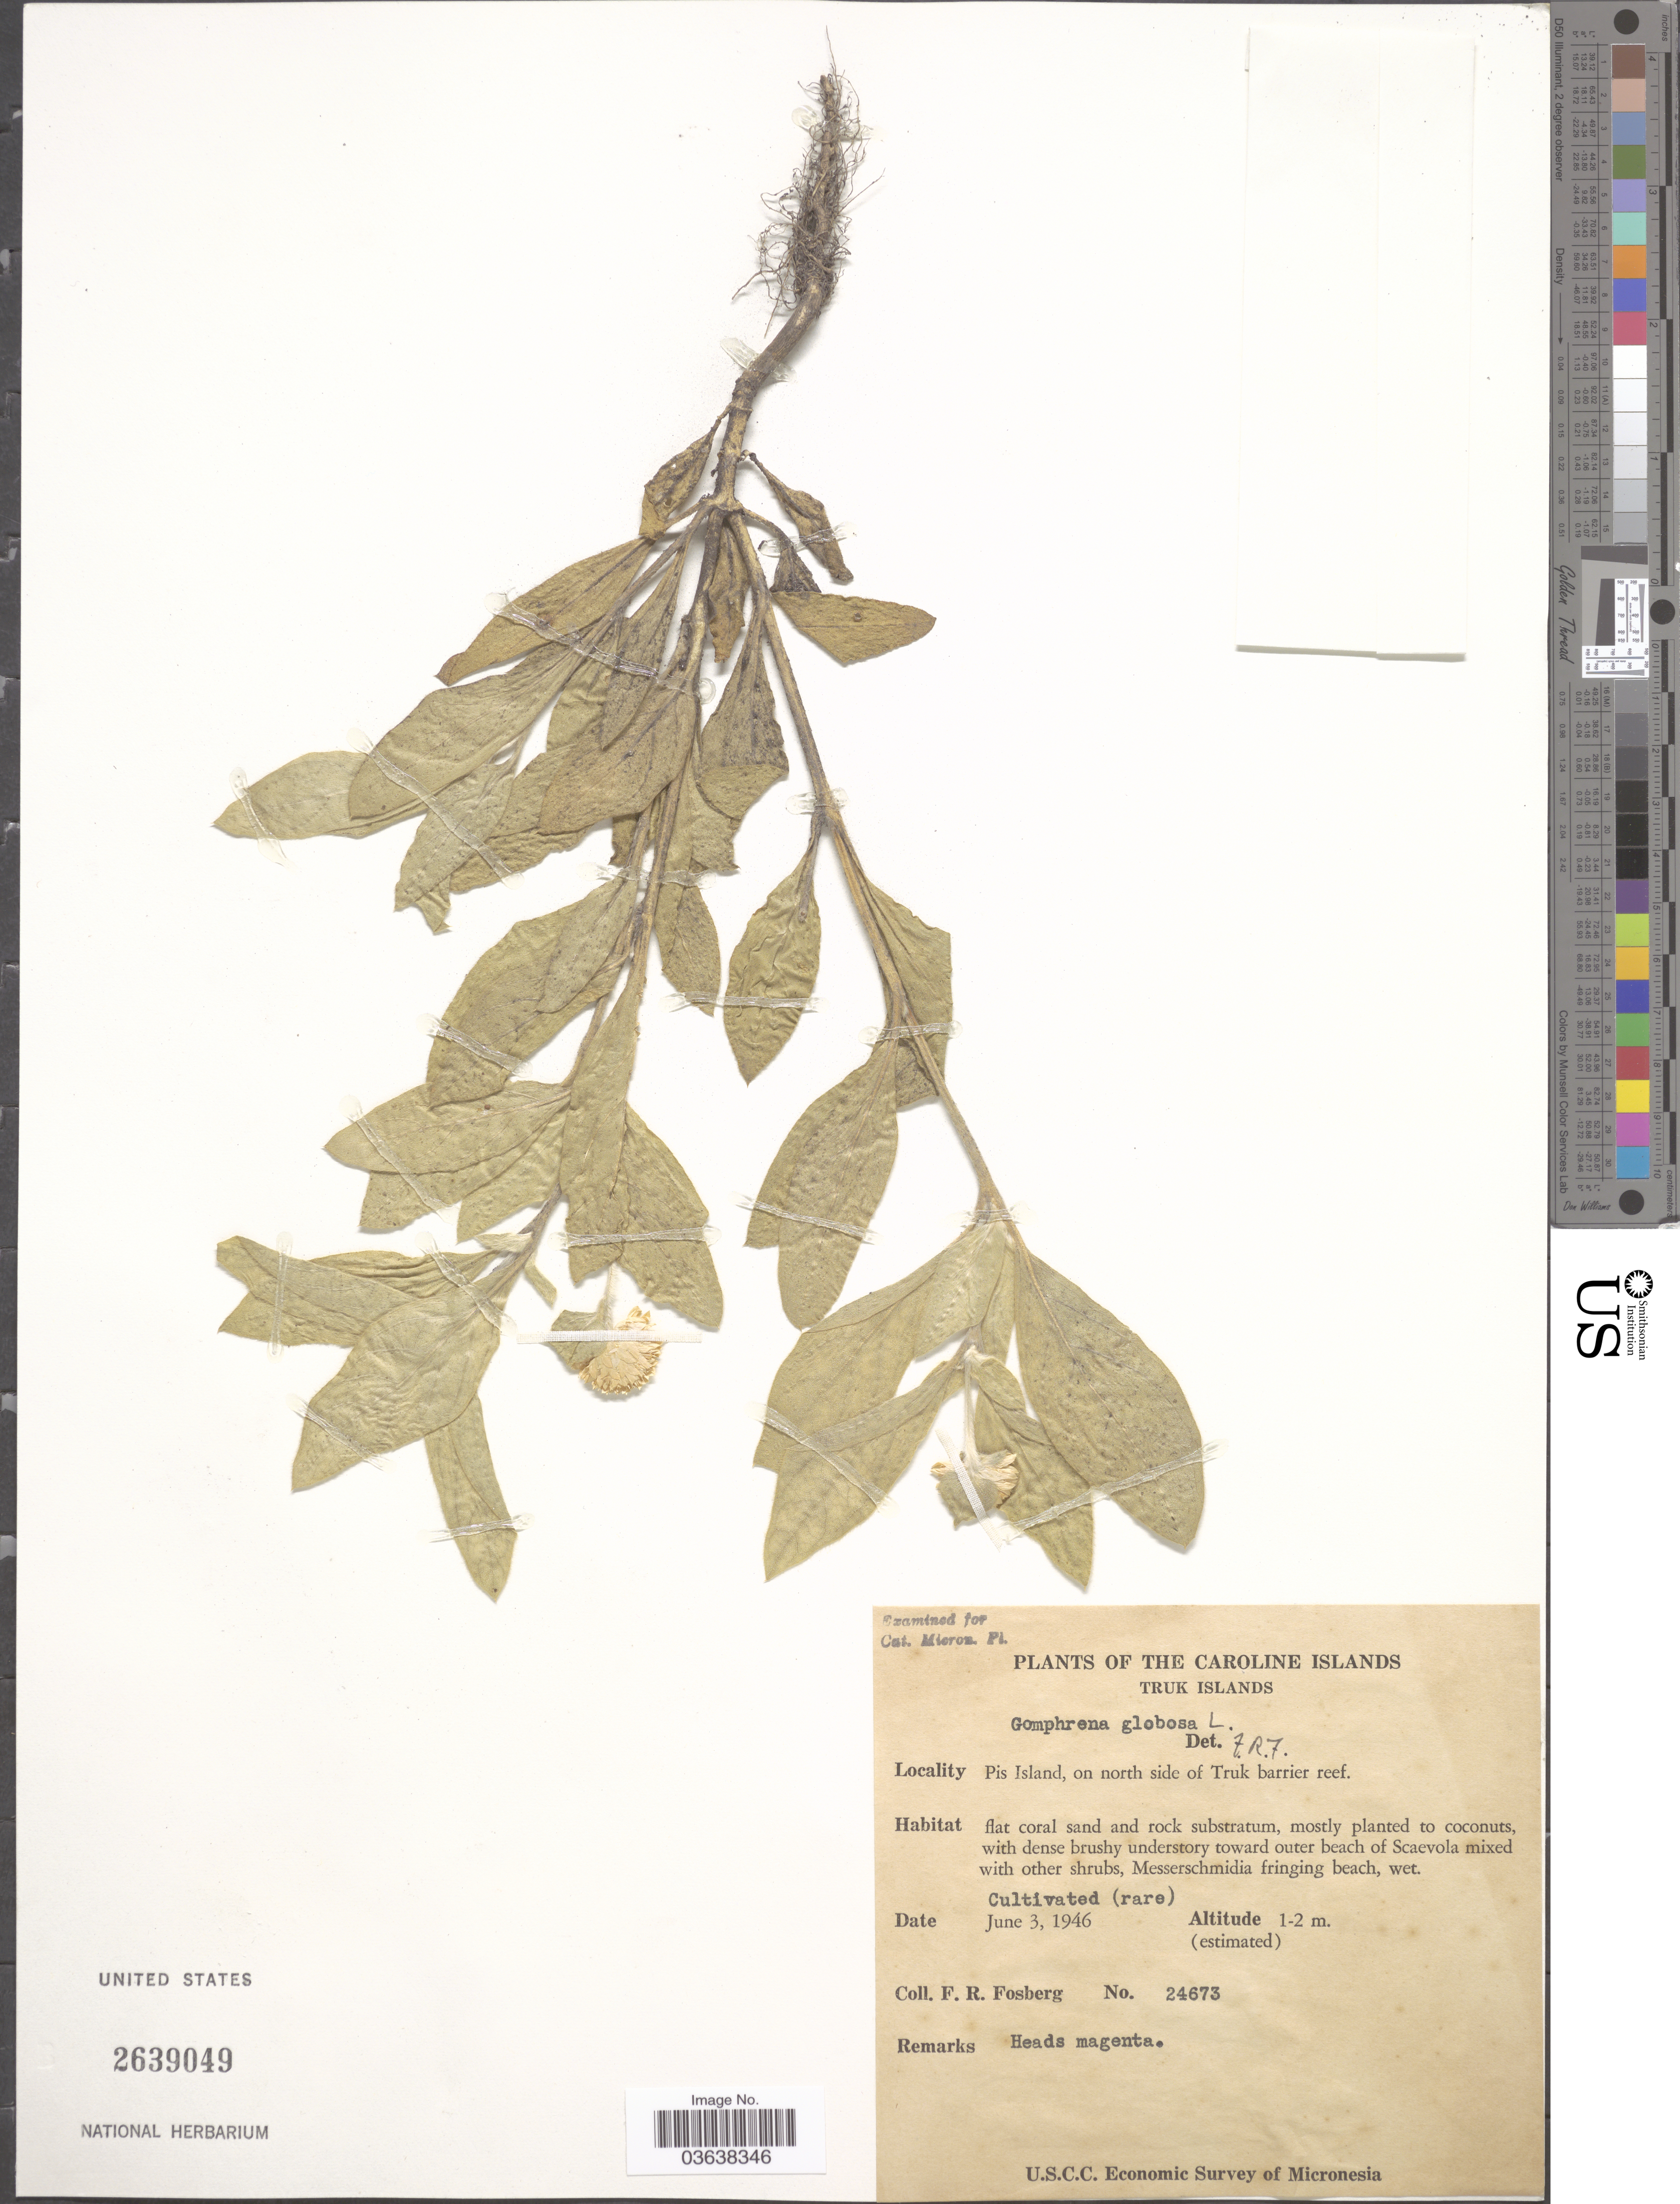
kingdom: Plantae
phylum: Tracheophyta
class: Magnoliopsida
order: Caryophyllales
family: Amaranthaceae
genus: Gomphrena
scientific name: Gomphrena globosa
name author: L.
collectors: F. R. Fosberg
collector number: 24673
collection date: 1946-06-03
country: Micronesia, Federated States of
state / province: Truk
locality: The Caroline Islands. Truk Islands. Pis Island, on north side of Truk barrier reef.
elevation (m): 1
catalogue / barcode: US 2639049